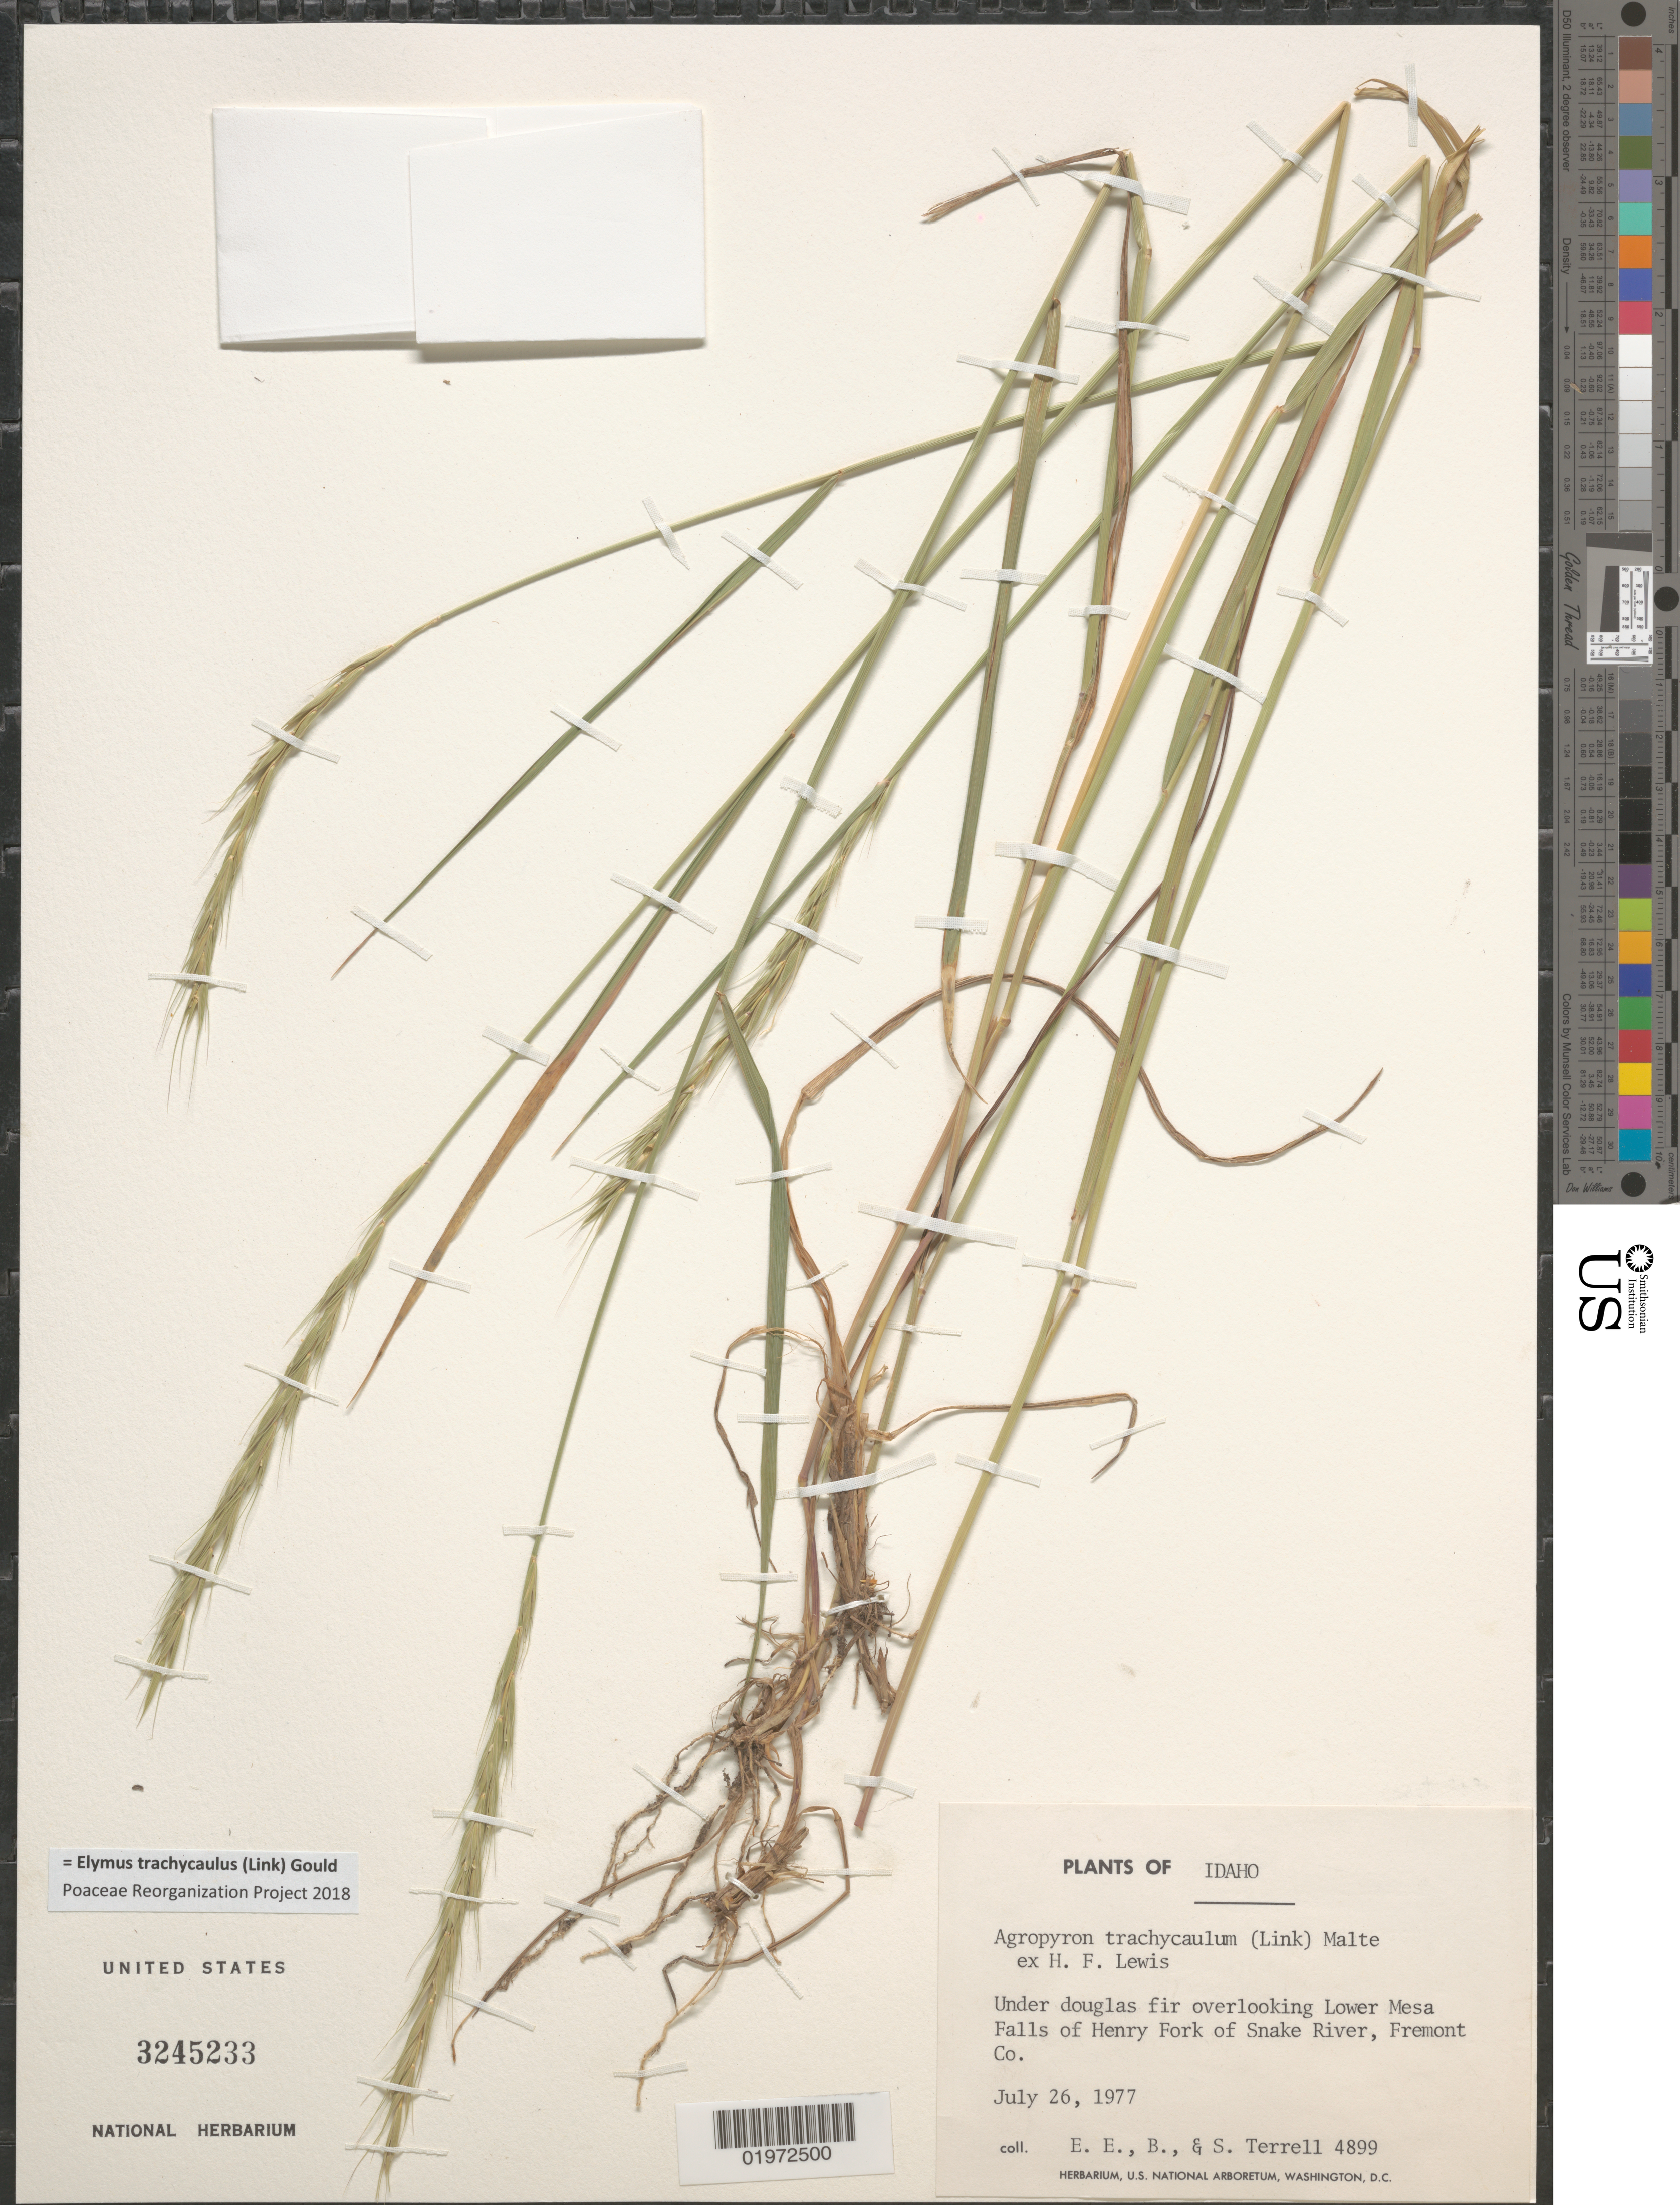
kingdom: Plantae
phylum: Tracheophyta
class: Liliopsida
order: Poales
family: Poaceae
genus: Elymus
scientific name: Elymus trachycaulus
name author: (Link) Gould ex Shinners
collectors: E. E. Terrell, B. Terrell & S. Terrell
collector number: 4899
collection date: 1977-07-26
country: United States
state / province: Idaho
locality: Under douglas fir overlooking Lower Mesa Falls of Henry Fork of Snake River, Fremont Co.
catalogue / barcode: US 3245233